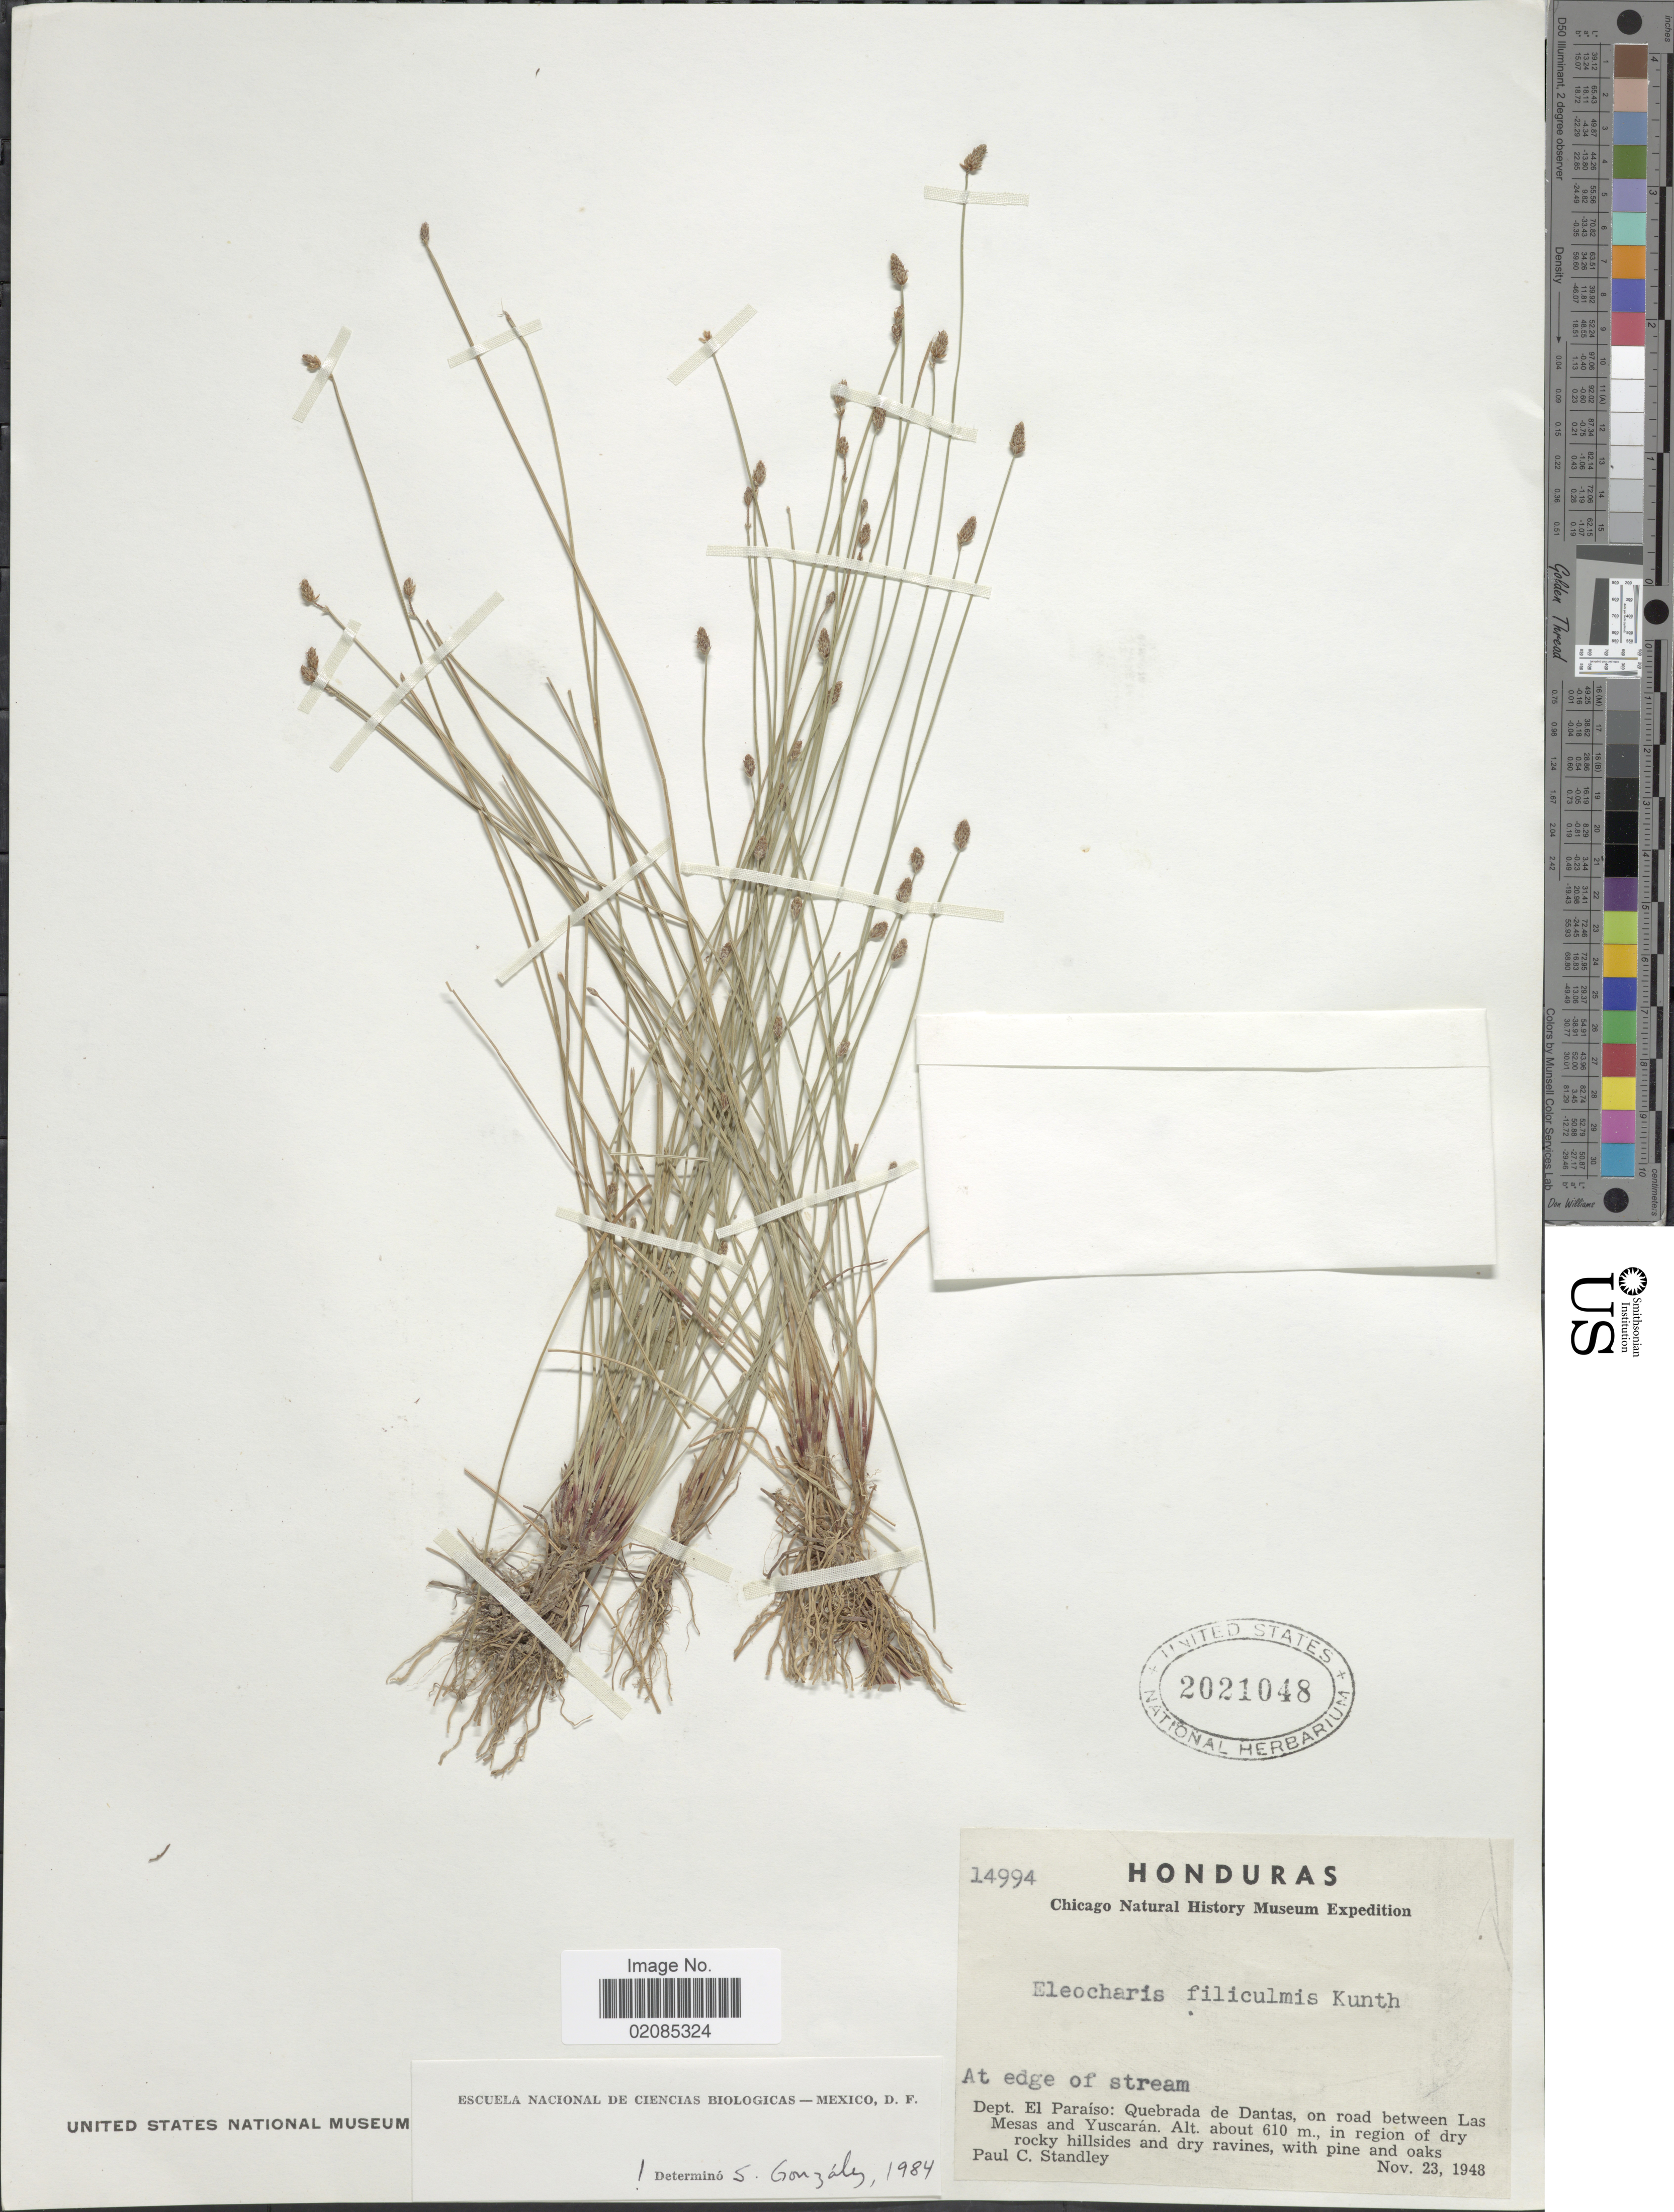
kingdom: Plantae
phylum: Tracheophyta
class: Liliopsida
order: Poales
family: Cyperaceae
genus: Eleocharis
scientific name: Eleocharis filiculmis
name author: Kunth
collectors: P. C. Standley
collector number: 14994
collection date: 1948-11-23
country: Honduras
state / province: El Paraíso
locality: Dept. El Paraiso: Quebrada de Dantas, on road between Las Mesas and Yuscaran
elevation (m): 610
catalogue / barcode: US 2021048